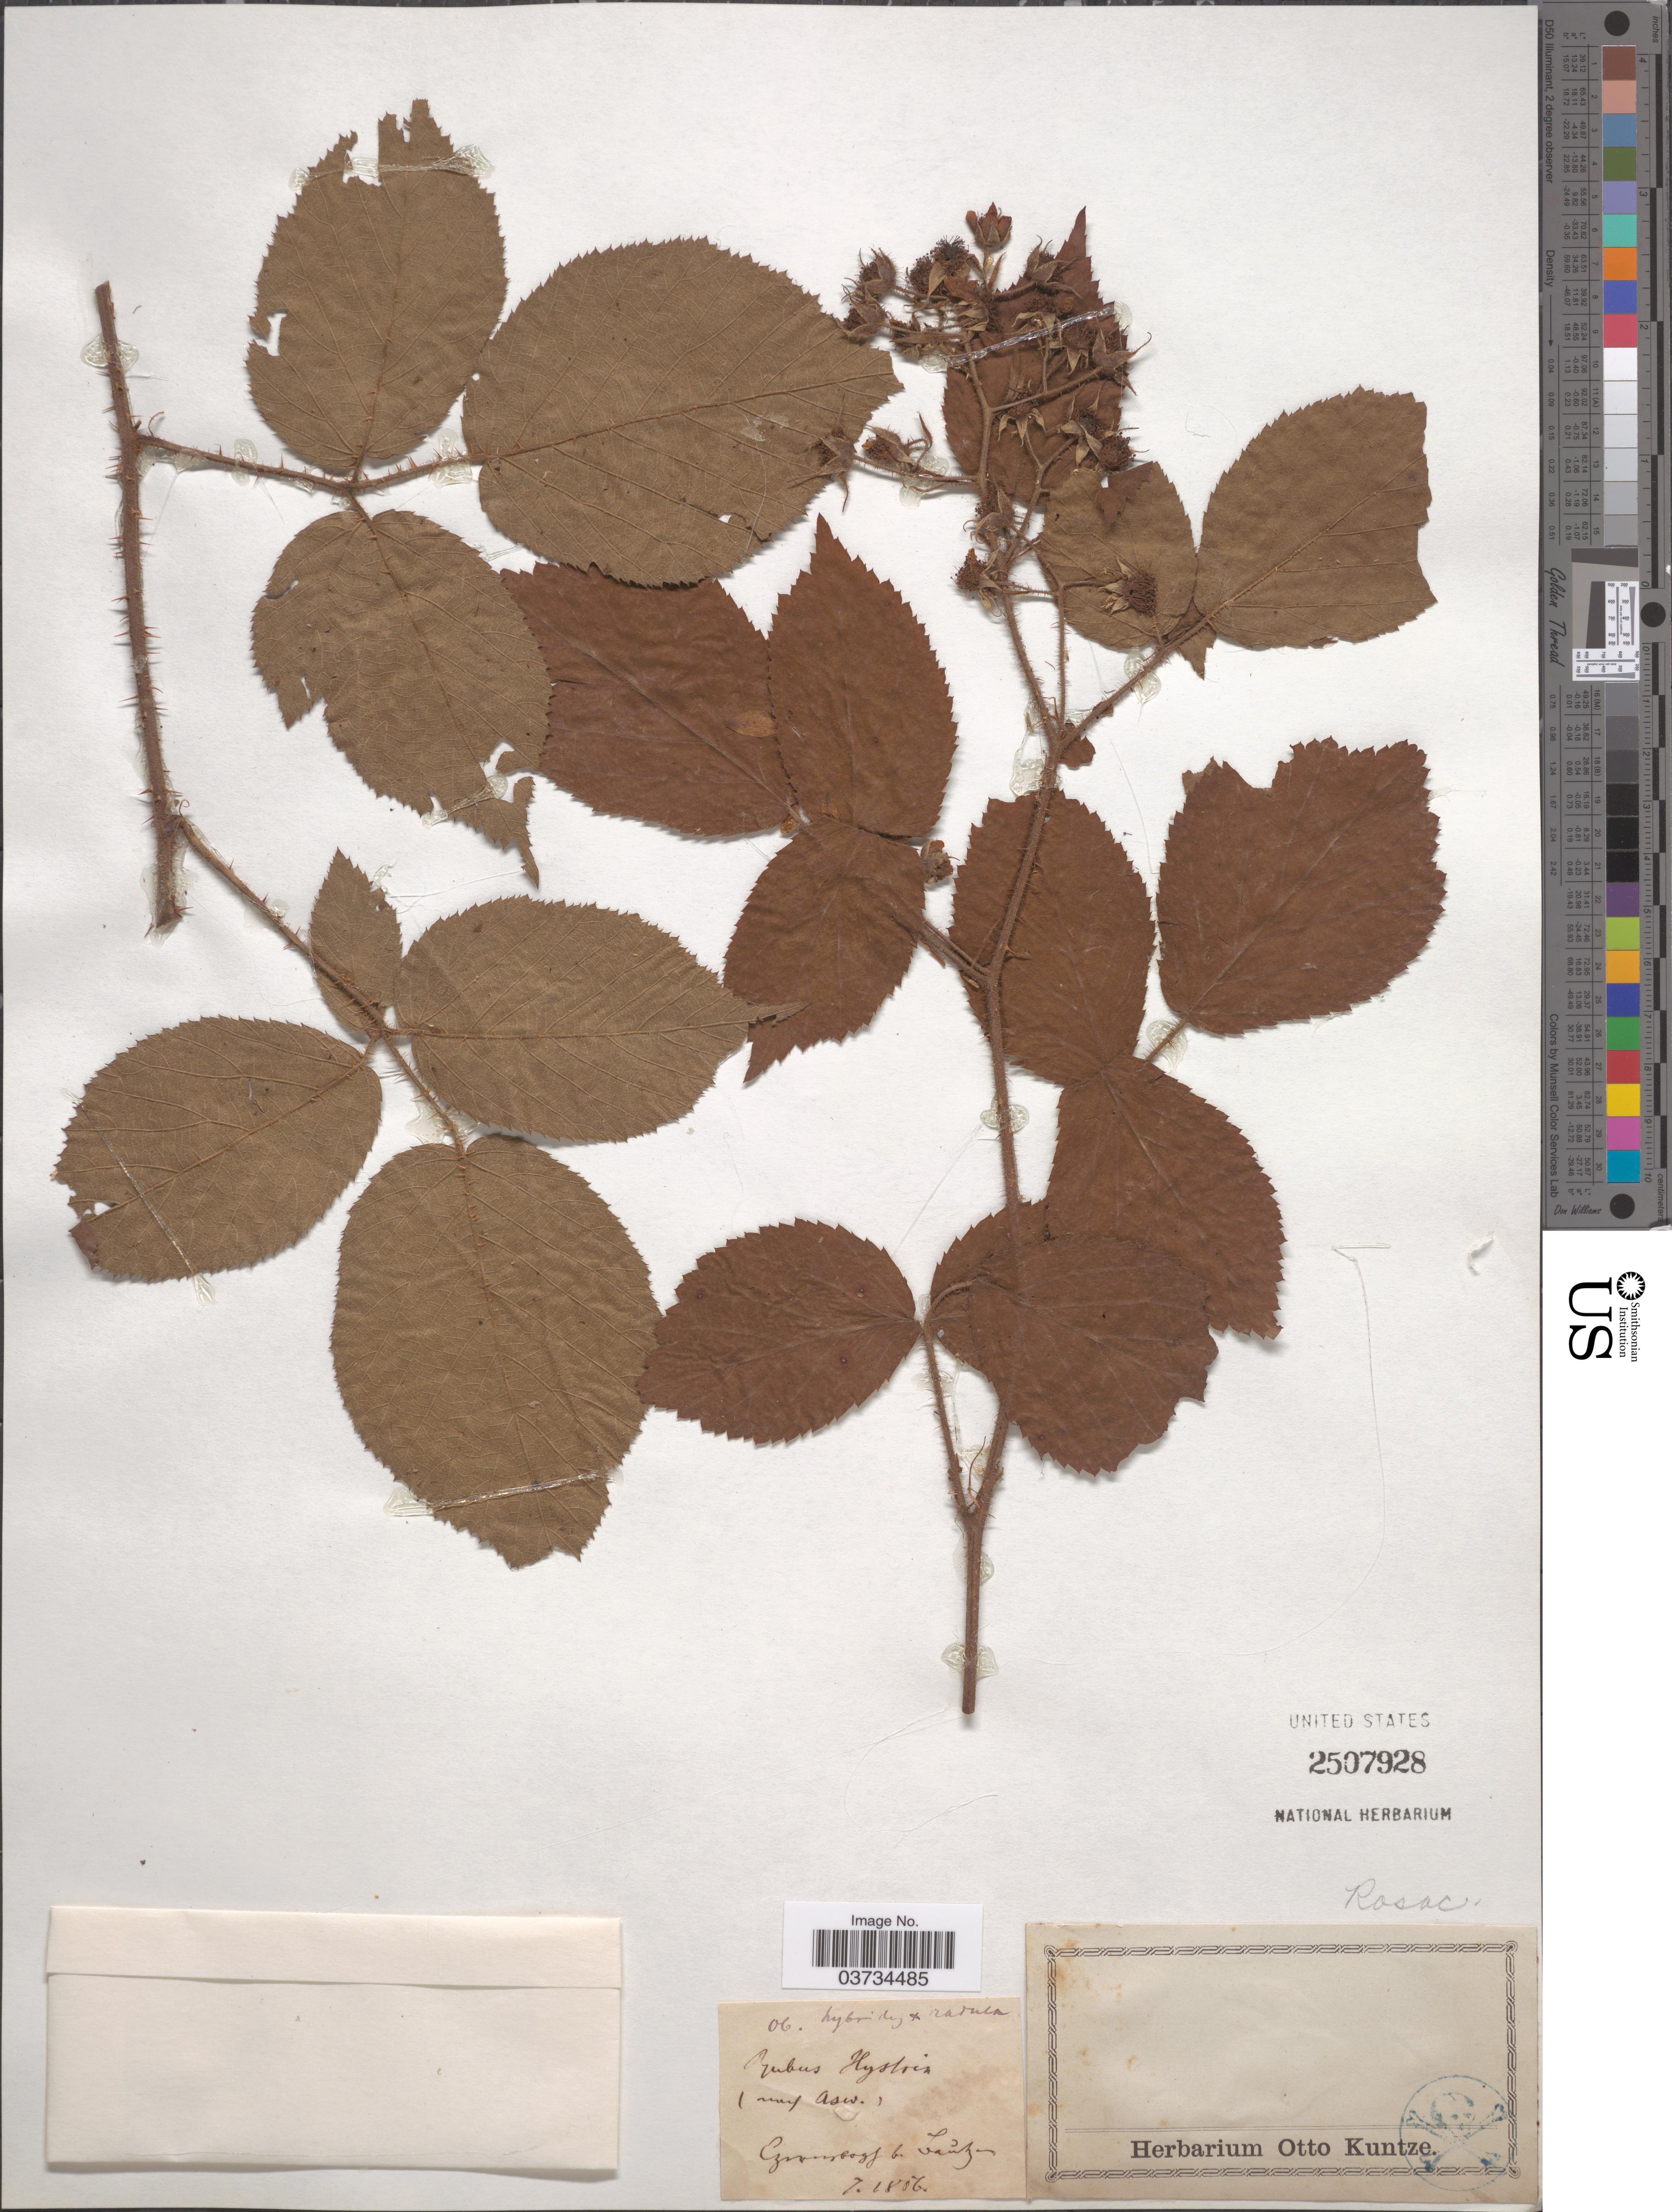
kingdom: Plantae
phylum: Tracheophyta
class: Magnoliopsida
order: Rosales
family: Rosaceae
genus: Rubus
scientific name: Rubus glandulosus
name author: Bellardi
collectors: ex herb. Otto Kuntze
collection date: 1886-07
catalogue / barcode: US 2507928